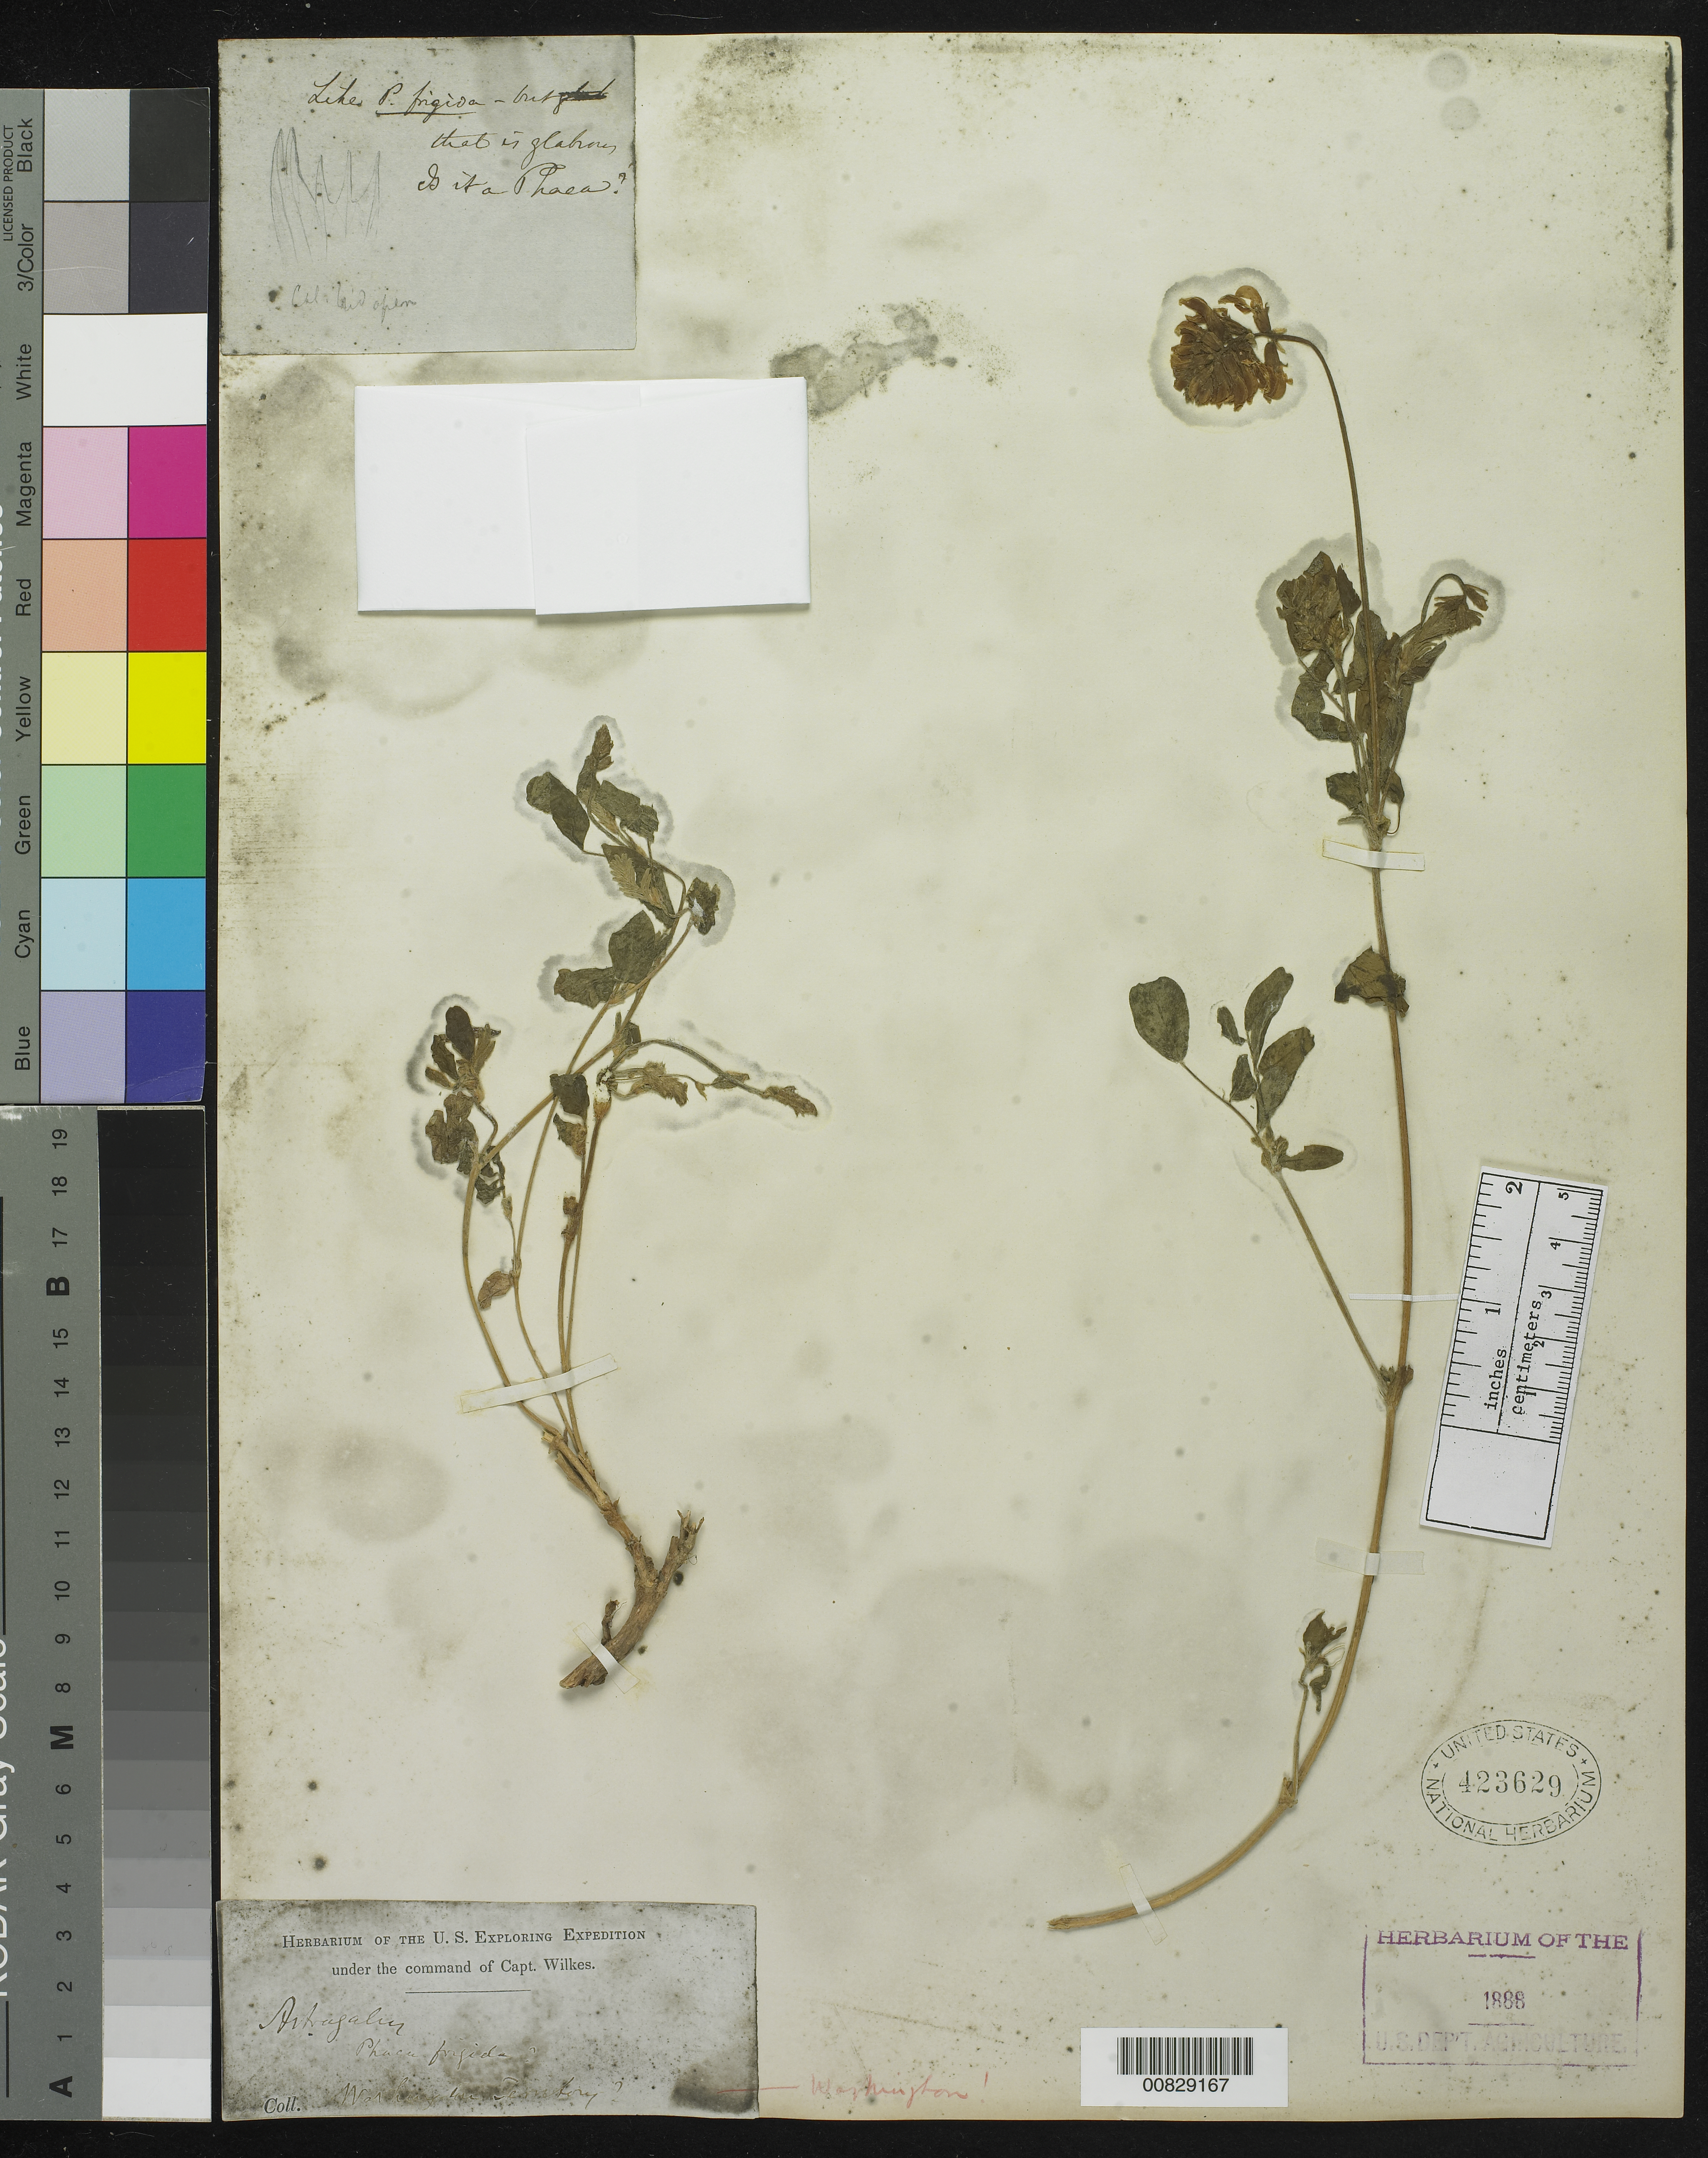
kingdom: Plantae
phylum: Tracheophyta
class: Magnoliopsida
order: Fabales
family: Fabaceae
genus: Astragalus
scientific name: Astragalus sp.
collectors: Wilkes Explor. Exped.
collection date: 1838/1842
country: United States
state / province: Washington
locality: Washington Territory ?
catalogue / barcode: US 423629